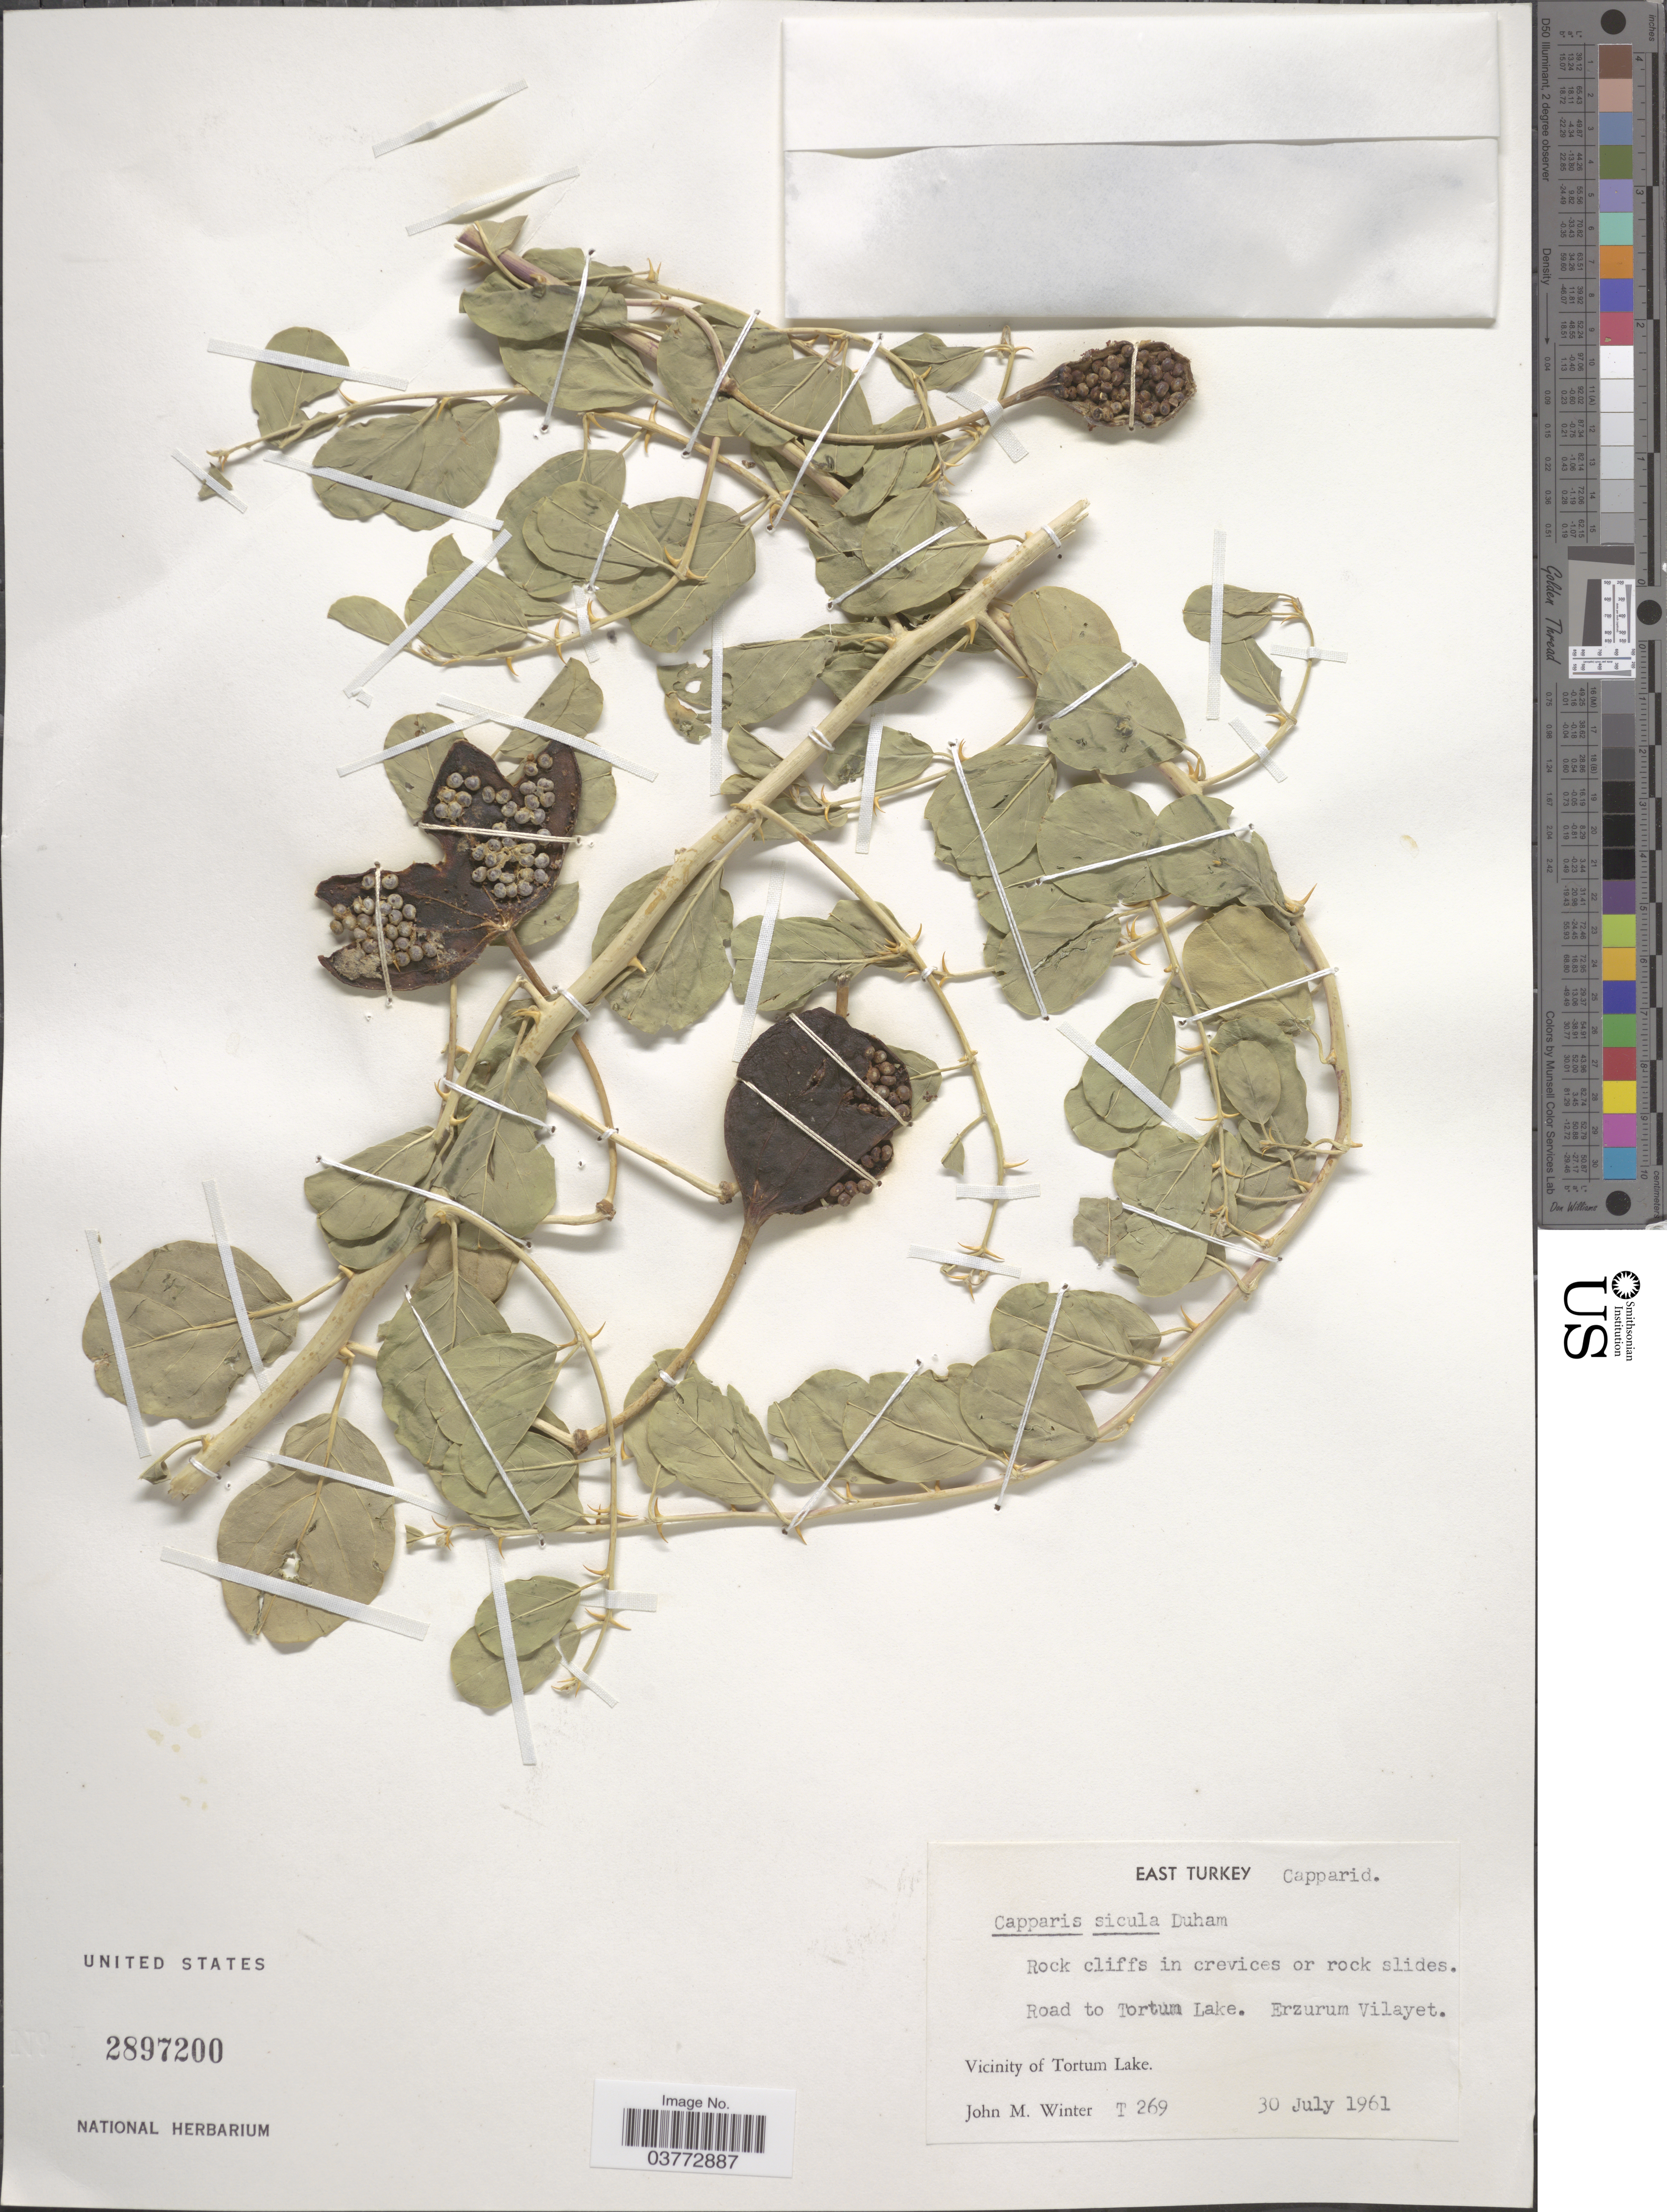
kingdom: Plantae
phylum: Tracheophyta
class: Magnoliopsida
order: Brassicales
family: Capparaceae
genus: Capparis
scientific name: Capparis sicula subsp. sicula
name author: Veill. ex Duhamel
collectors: J. M. Winter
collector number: T269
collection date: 1961-07-30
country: Turkey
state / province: Erzurum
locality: East Turkey. Road to Tortum Lake. Erzurum Vilayet. Vicinity of Tortum Lake.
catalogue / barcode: US 2897200